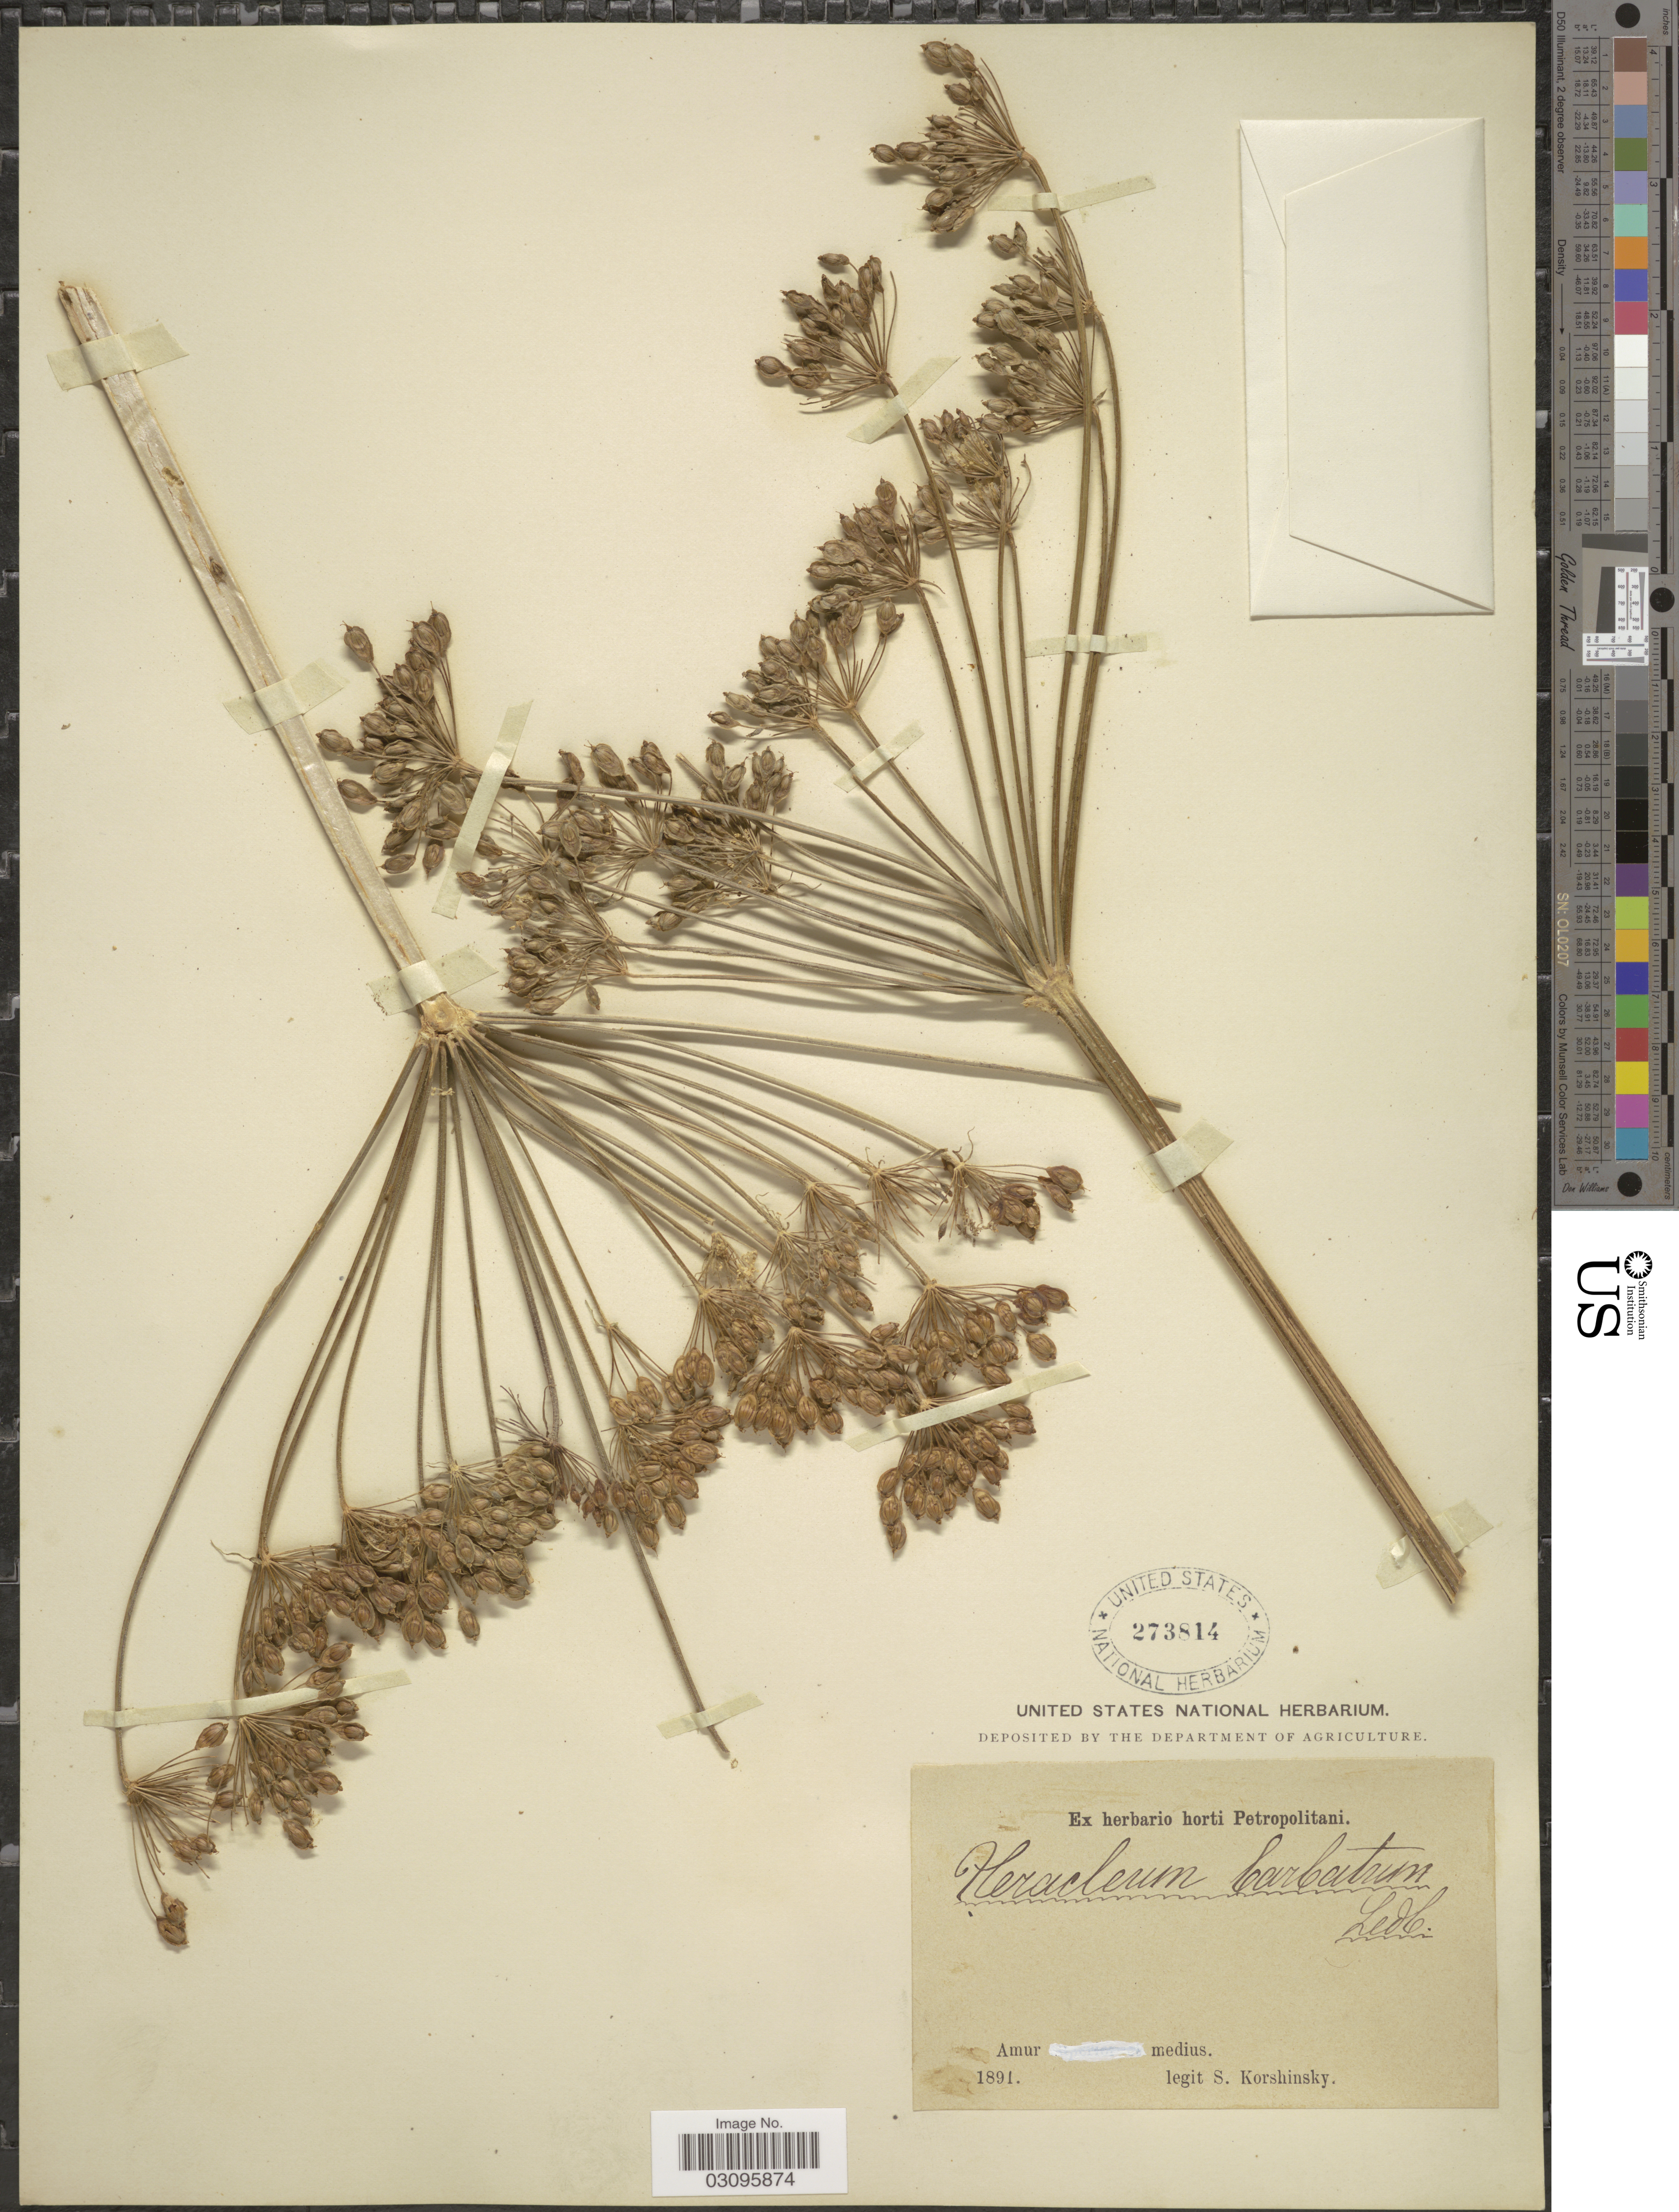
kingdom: Plantae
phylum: Tracheophyta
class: Magnoliopsida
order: Apiales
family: Apiaceae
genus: Heracleum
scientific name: Heracleum barbatum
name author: Ledeb.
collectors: S. I. Korshinsky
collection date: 1891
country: Russian Federation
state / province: Amur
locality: Amur medius.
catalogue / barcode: US 273814